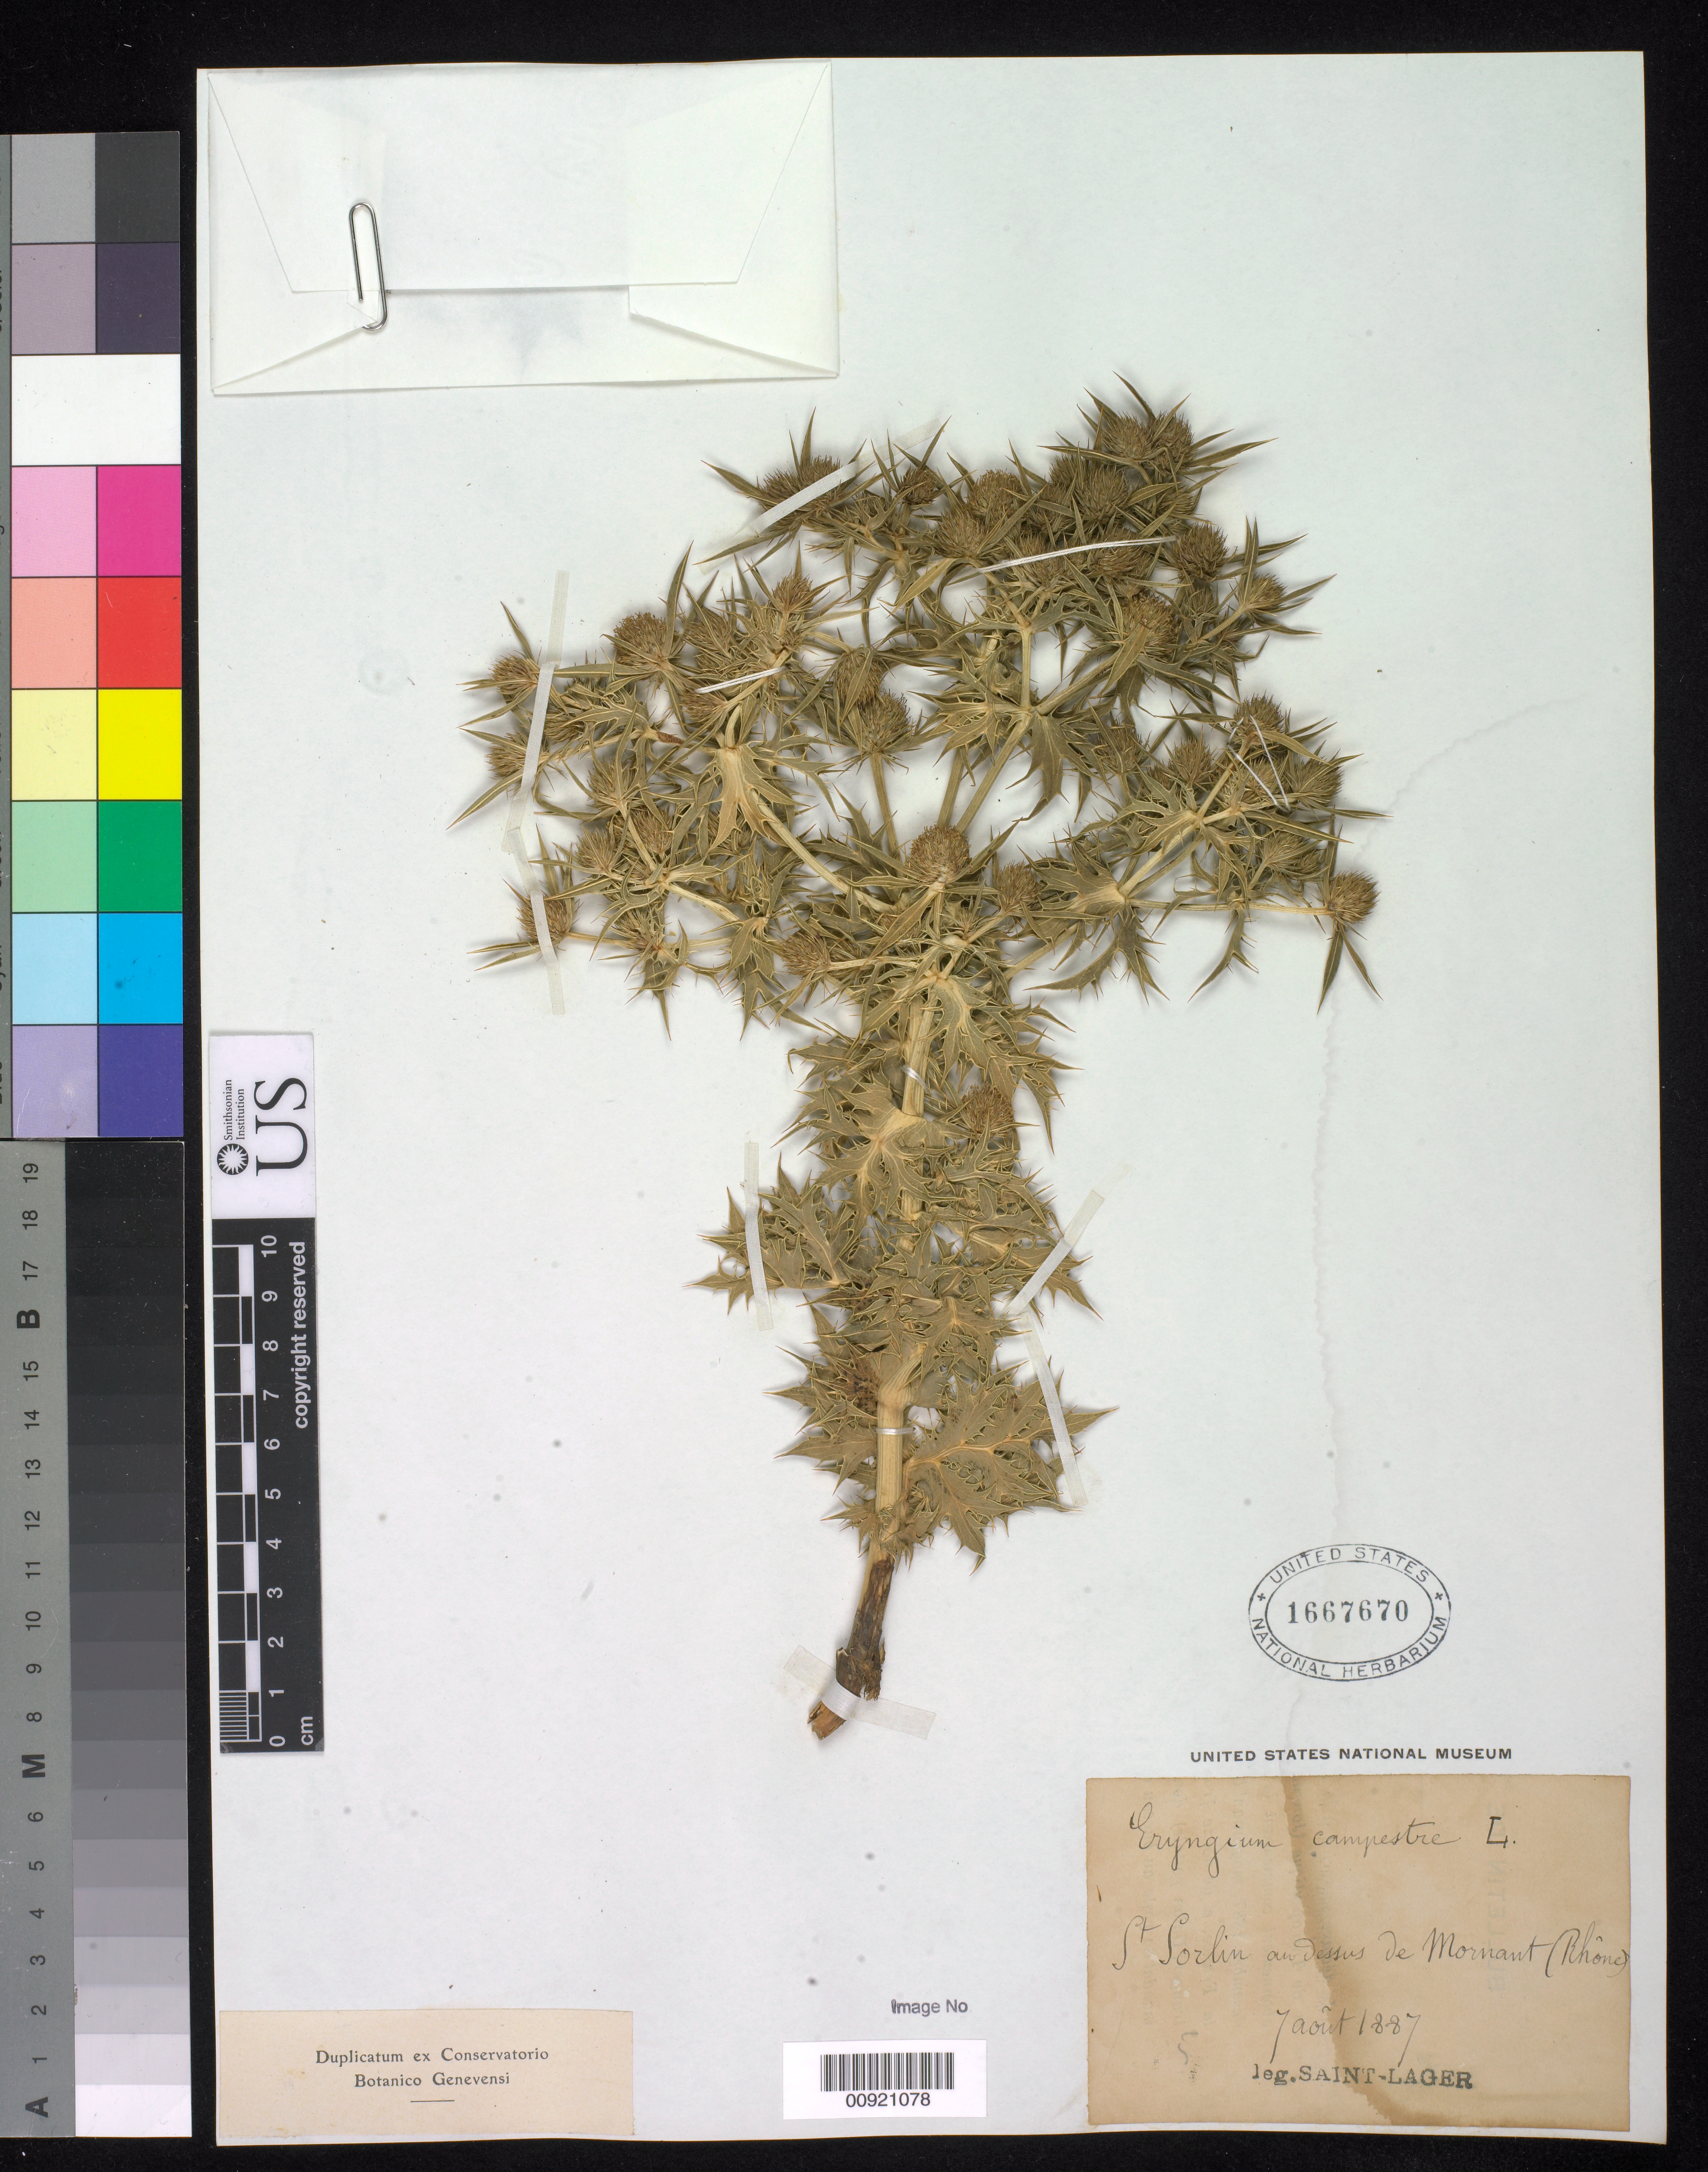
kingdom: Plantae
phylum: Tracheophyta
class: Magnoliopsida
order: Apiales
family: Apiaceae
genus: Eryngium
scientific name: Eryngium campestre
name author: L.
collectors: J. B. Saint-Lager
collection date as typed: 07 Aug 1887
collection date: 1887-08-07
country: France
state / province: Auvergne-Rhône-Alpes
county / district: Rhône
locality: St. Sozlin au dessus de Mornant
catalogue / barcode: US 1667670